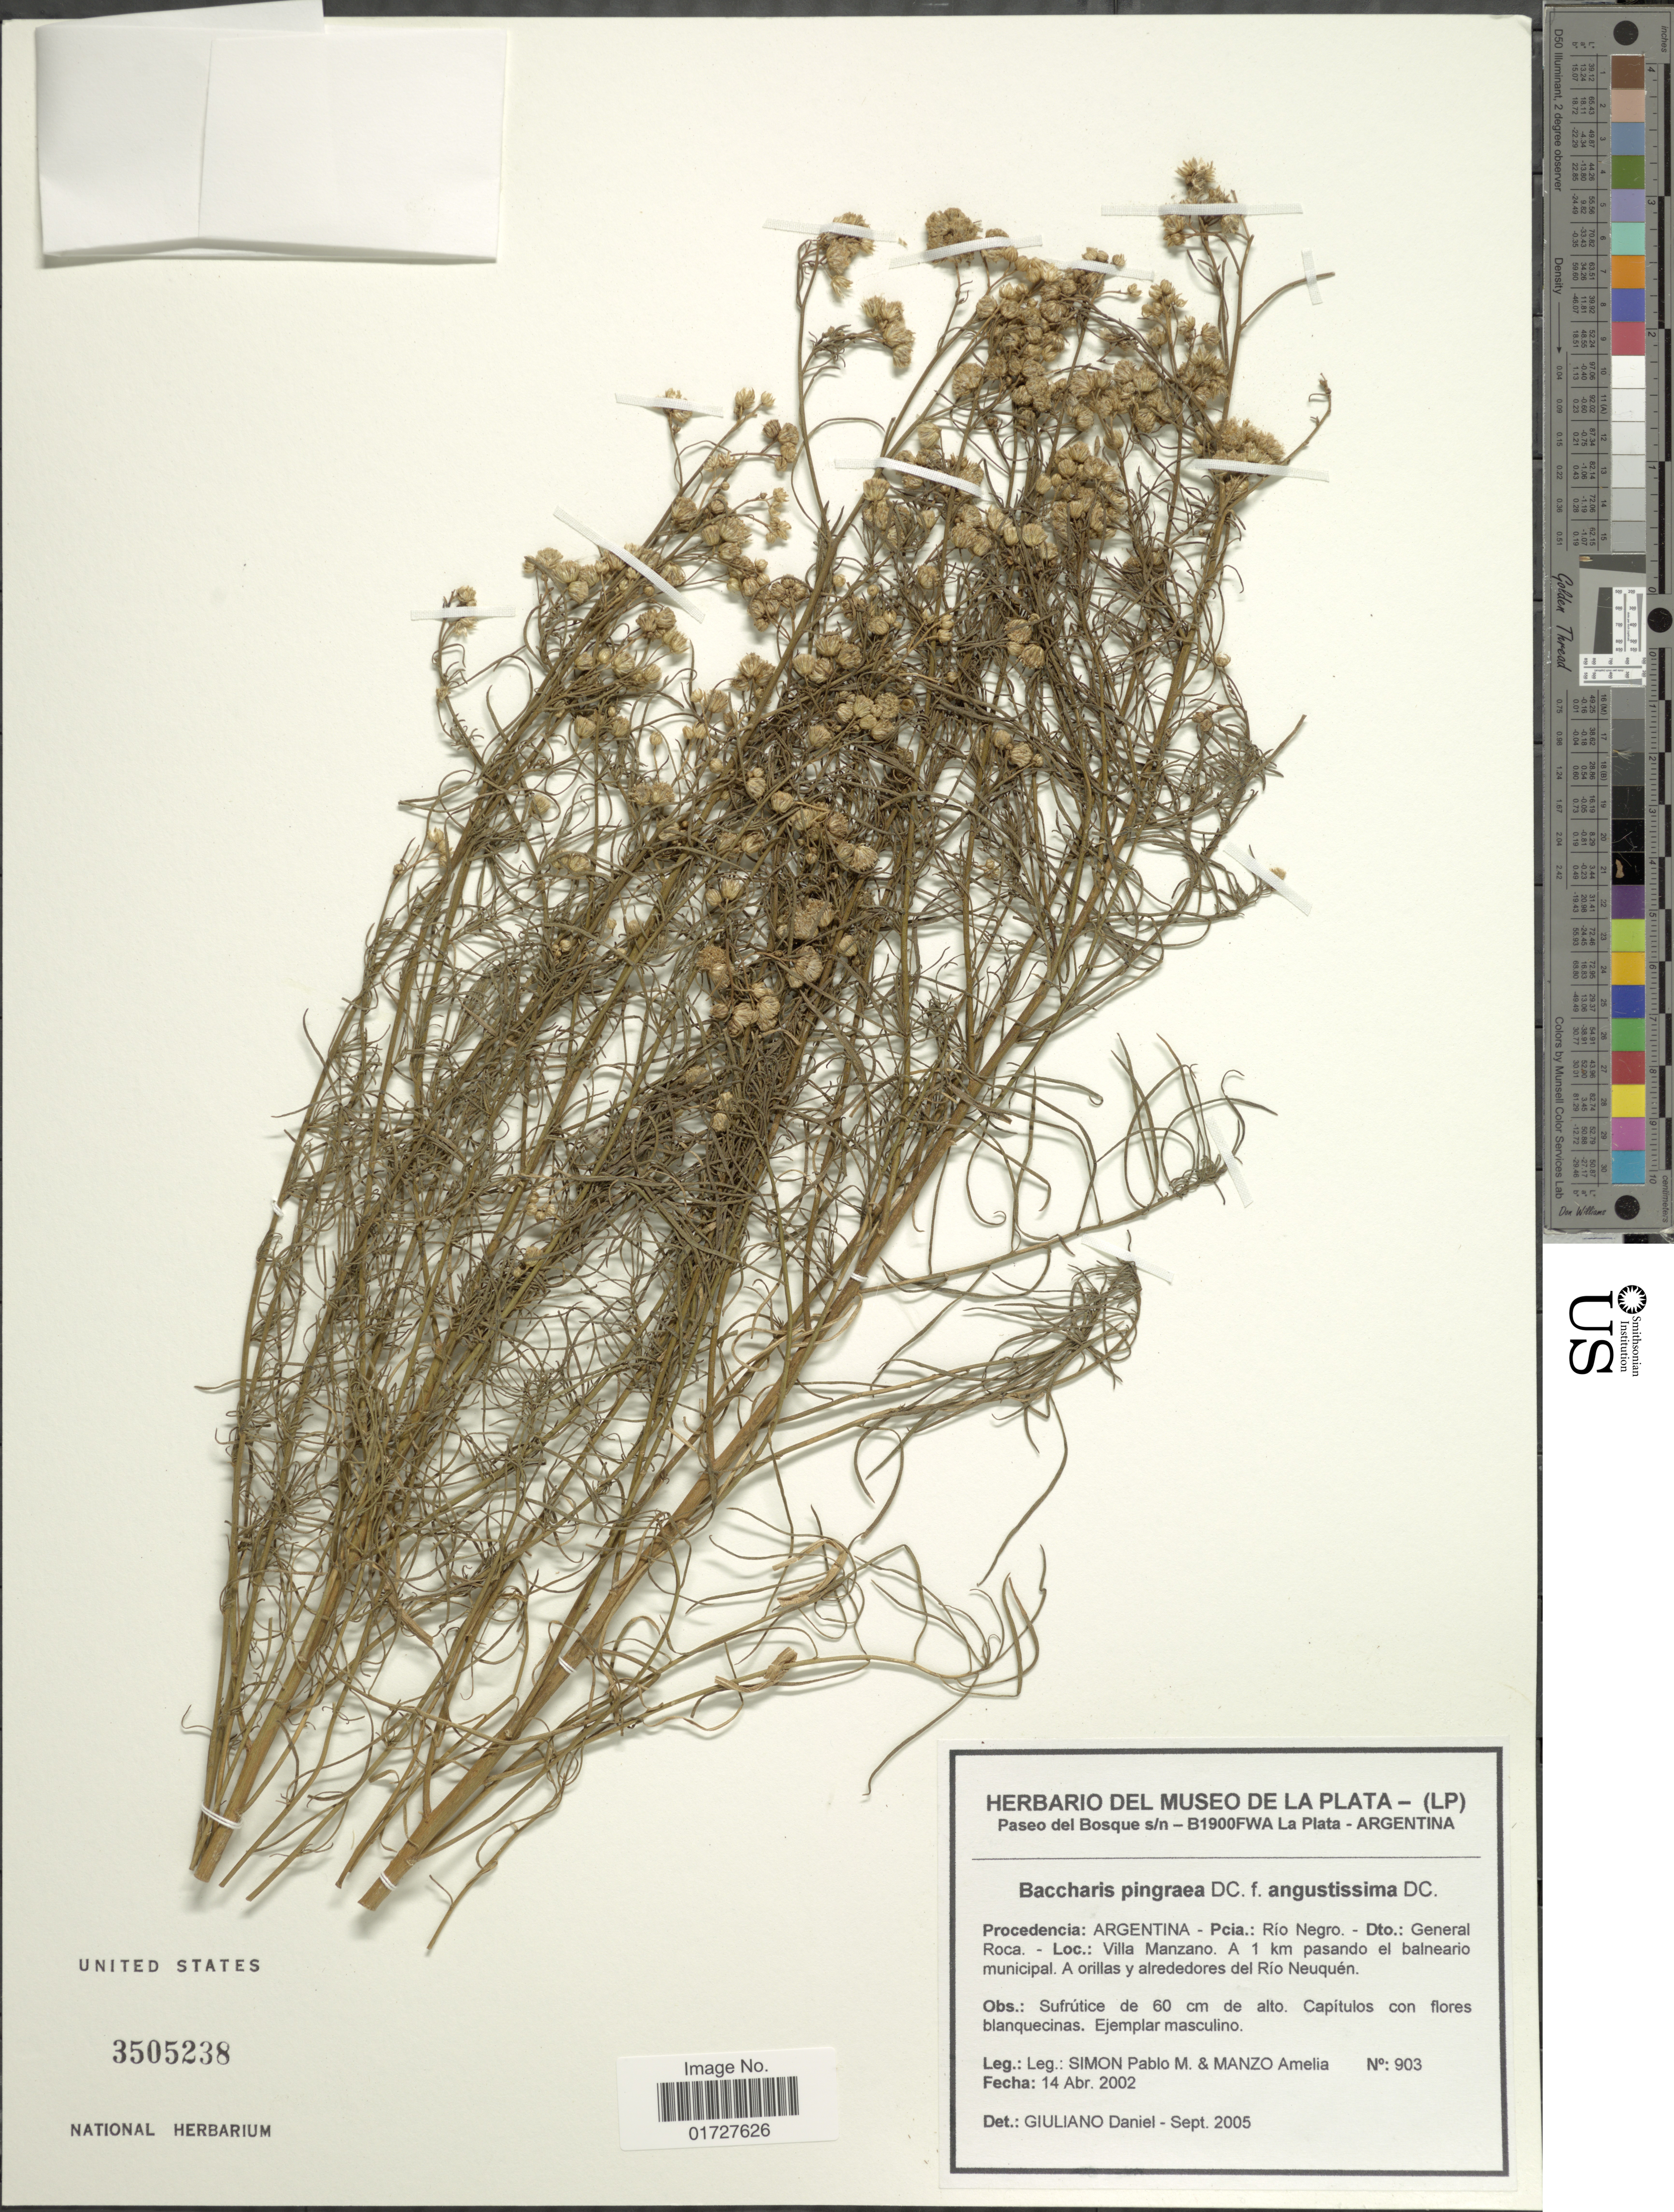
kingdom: Plantae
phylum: Tracheophyta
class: Magnoliopsida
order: Asterales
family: Asteraceae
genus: Baccharis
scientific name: Baccharis pingraea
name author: DC.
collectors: P. M. Simón & A. Manzo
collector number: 903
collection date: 2002-04-14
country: Argentina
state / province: Rio Negro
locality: Dto. General Roca, Villa Manzano, A 1 km pasando el balneario municipal, a orillas y alrededores del Rio Neuquen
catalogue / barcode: US 3505238